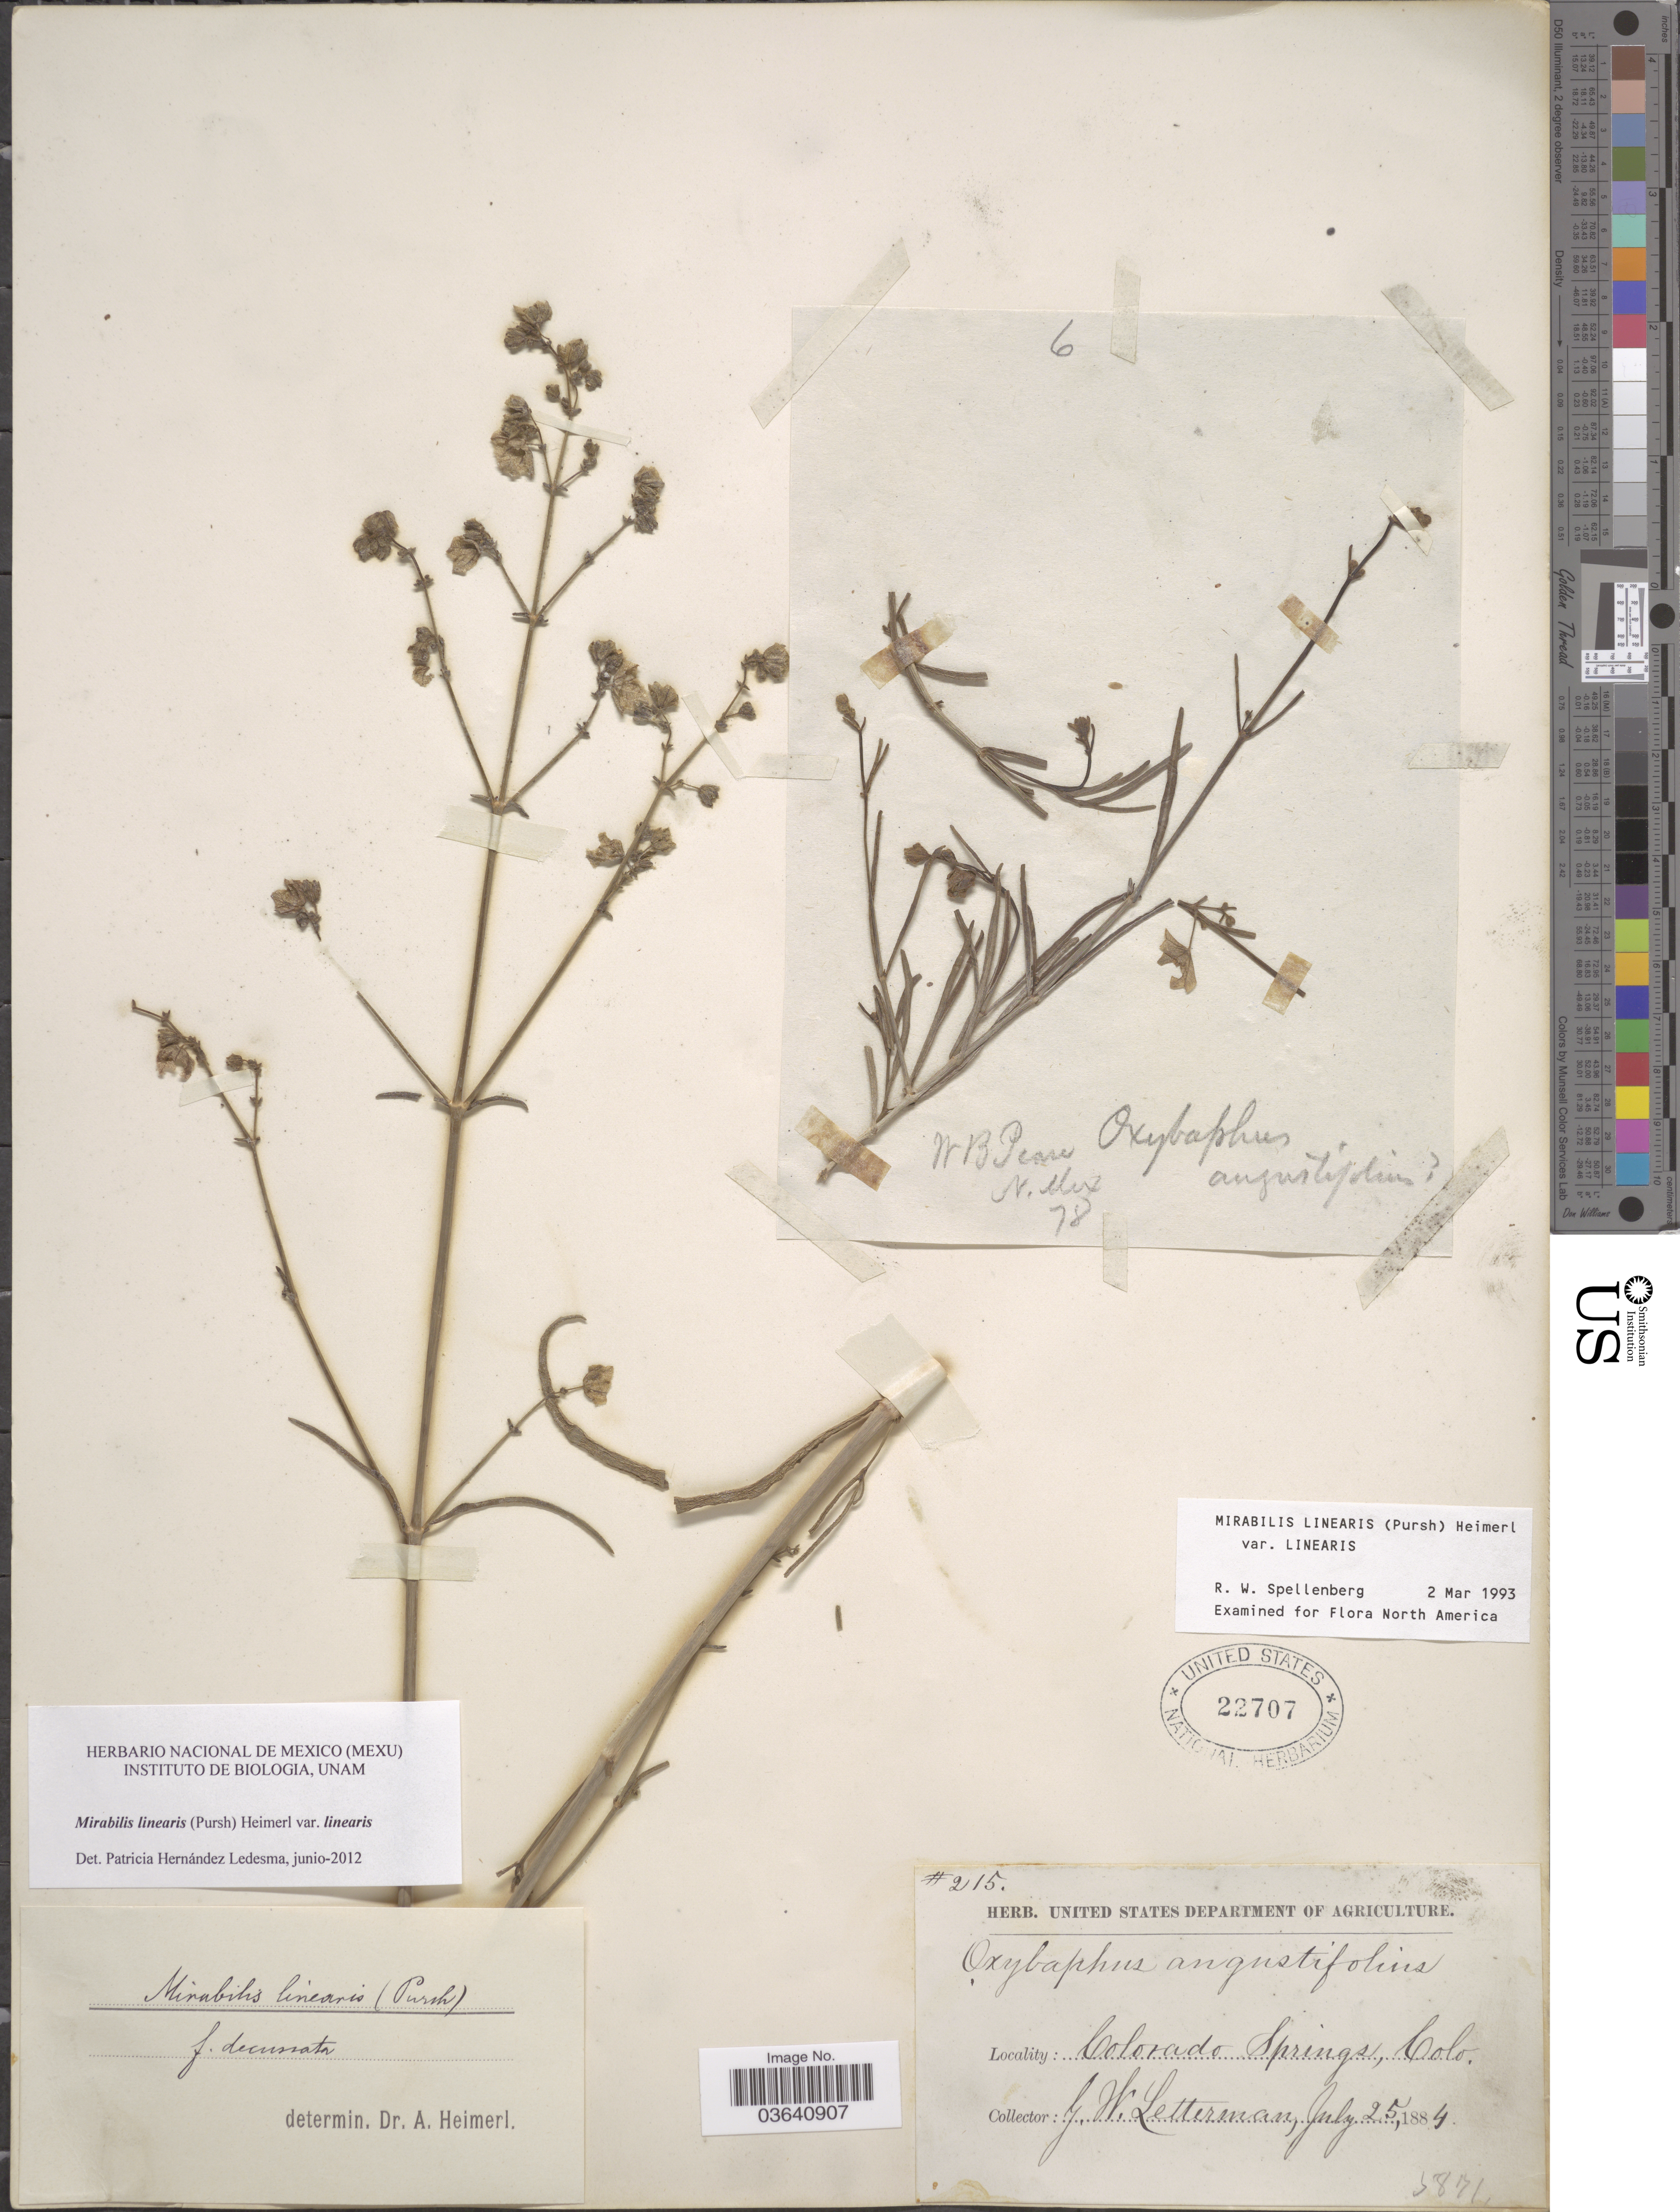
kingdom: Plantae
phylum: Tracheophyta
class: Magnoliopsida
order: Caryophyllales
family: Nyctaginaceae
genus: Mirabilis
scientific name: Mirabilis linearis var. linearis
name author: (Pursh) Heimerl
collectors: G. W. Letterman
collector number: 215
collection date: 1884-07-25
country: United States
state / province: Colorado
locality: Colorado Springs.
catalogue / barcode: US 22707